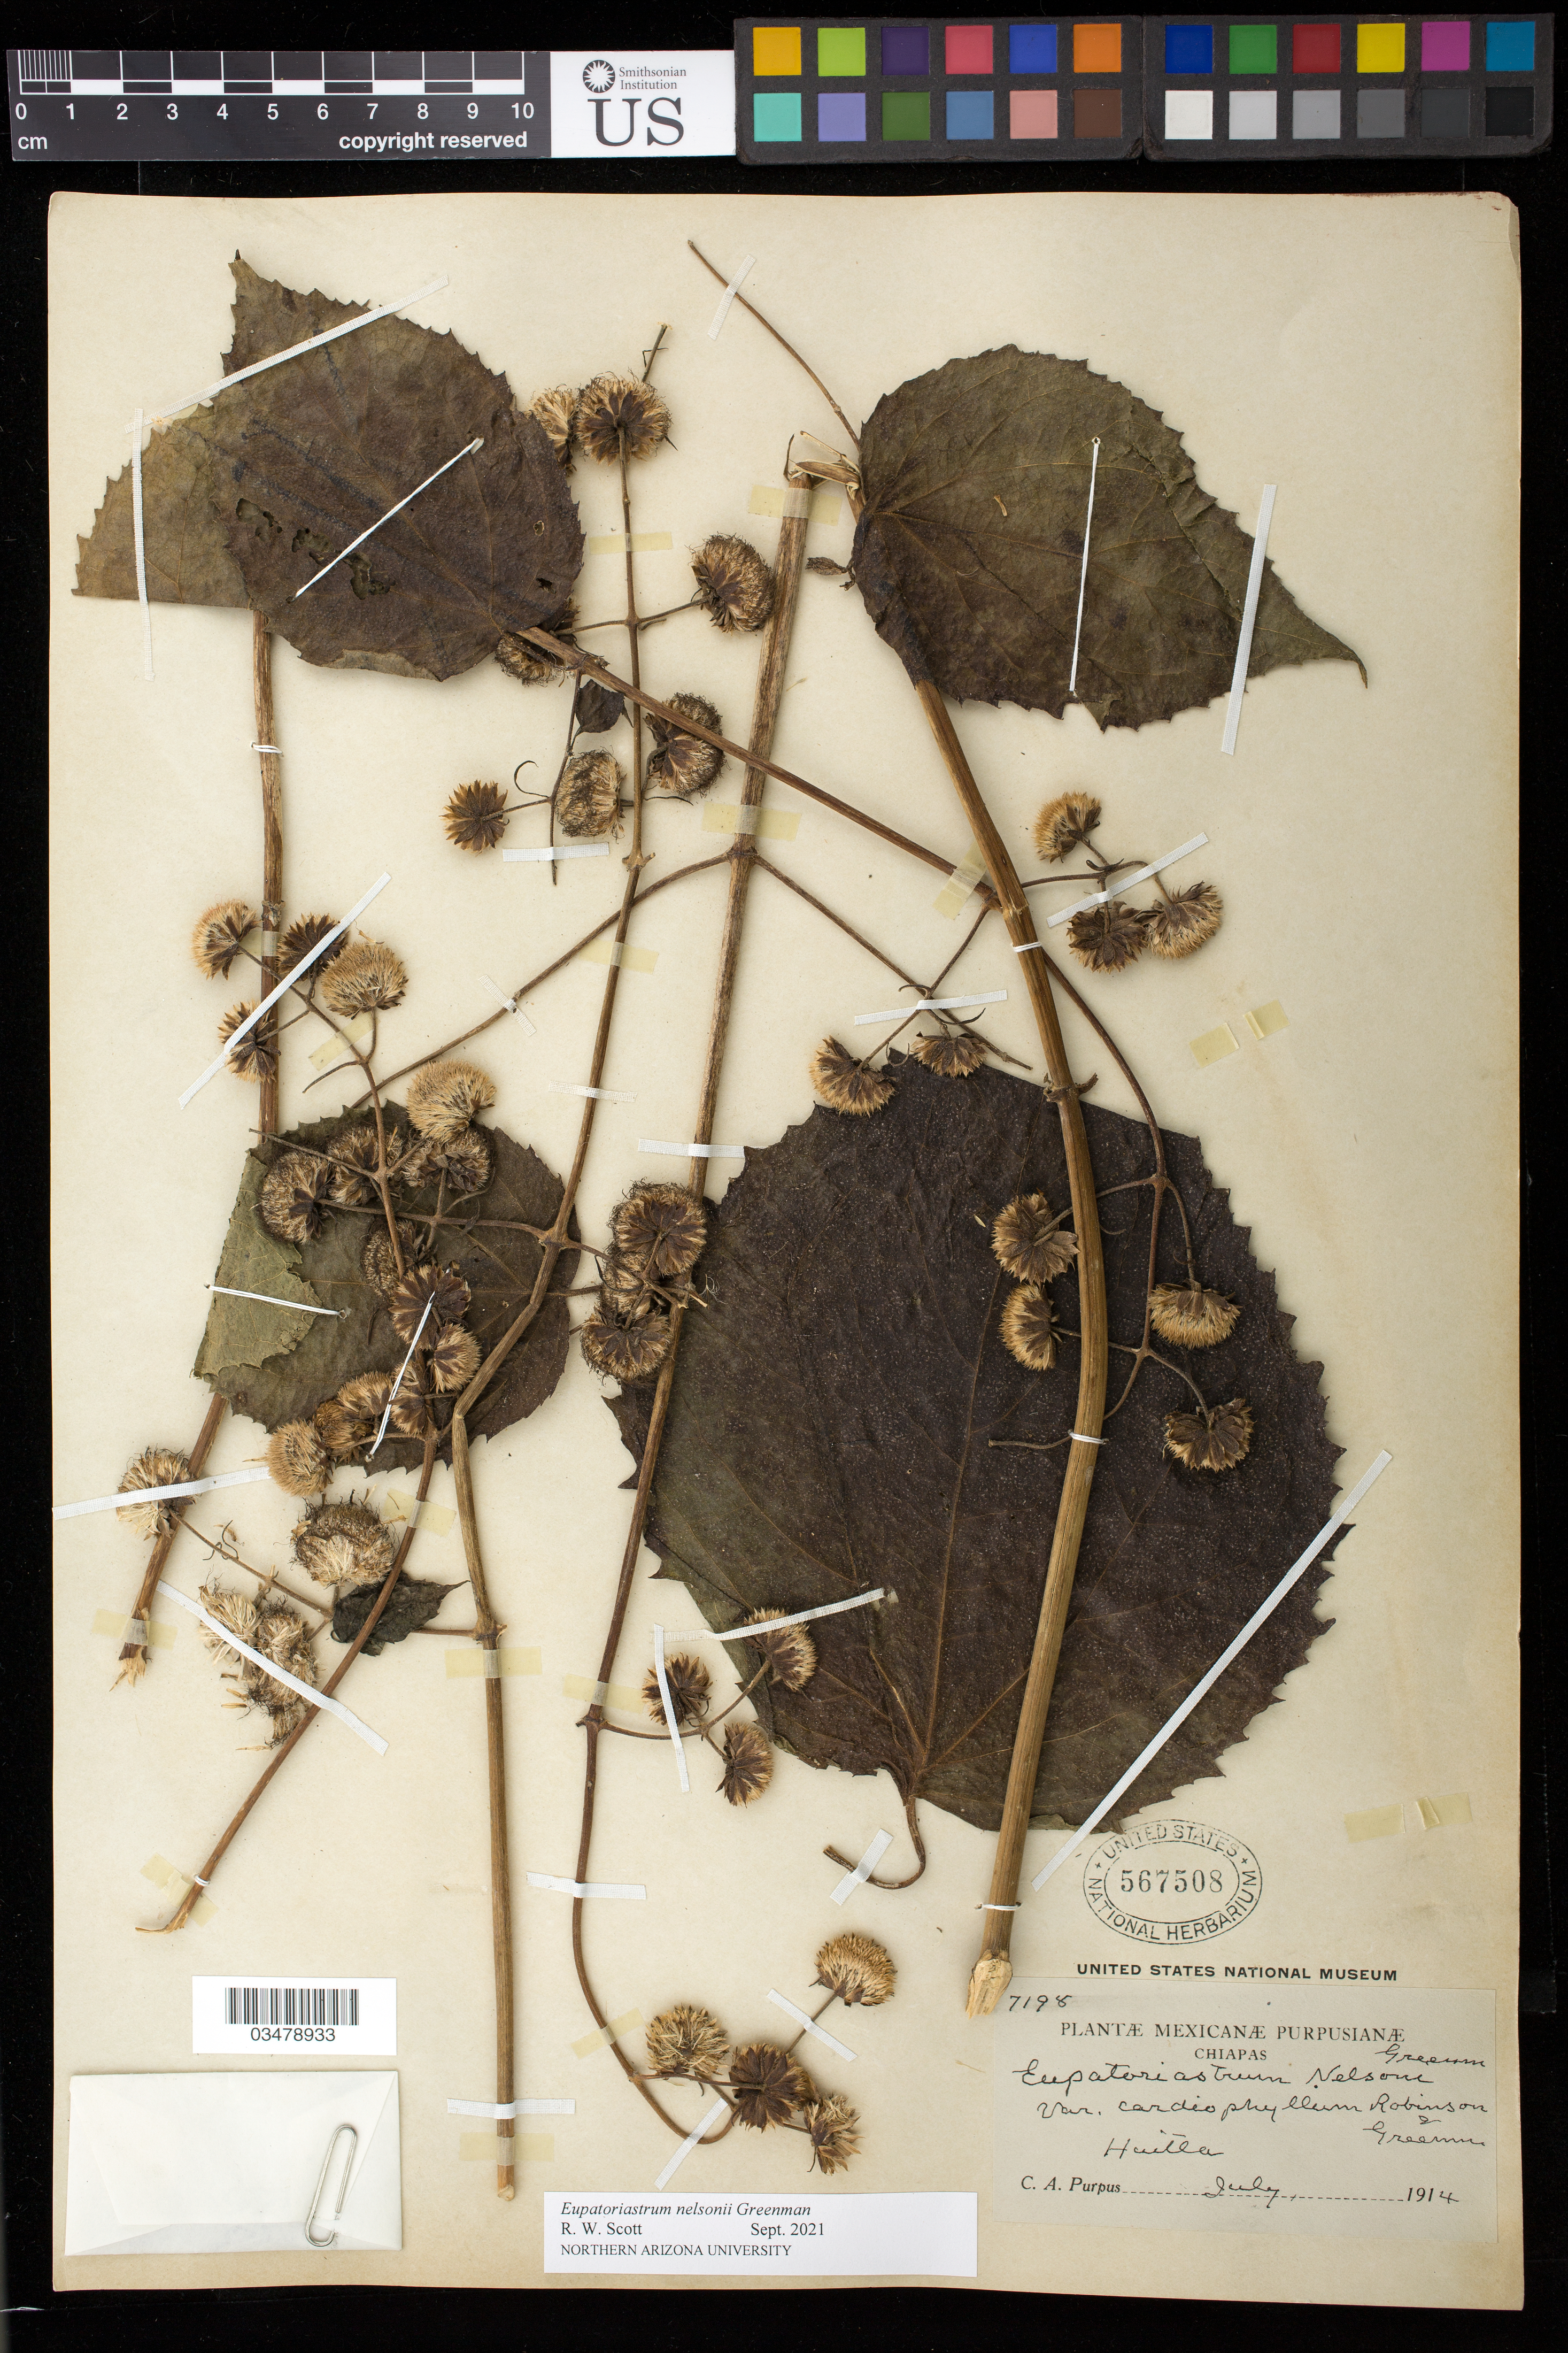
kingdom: Plantae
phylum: Tracheophyta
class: Magnoliopsida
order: Asterales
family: Asteraceae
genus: Eupatoriastrum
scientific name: Eupatoriastrum nelsonii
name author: Greenm.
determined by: Scott, R. W.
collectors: C. A. Purpus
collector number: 7198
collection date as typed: Jul 1914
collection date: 1914-07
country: Mexico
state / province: Chiapas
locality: Huitla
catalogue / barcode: US 567508